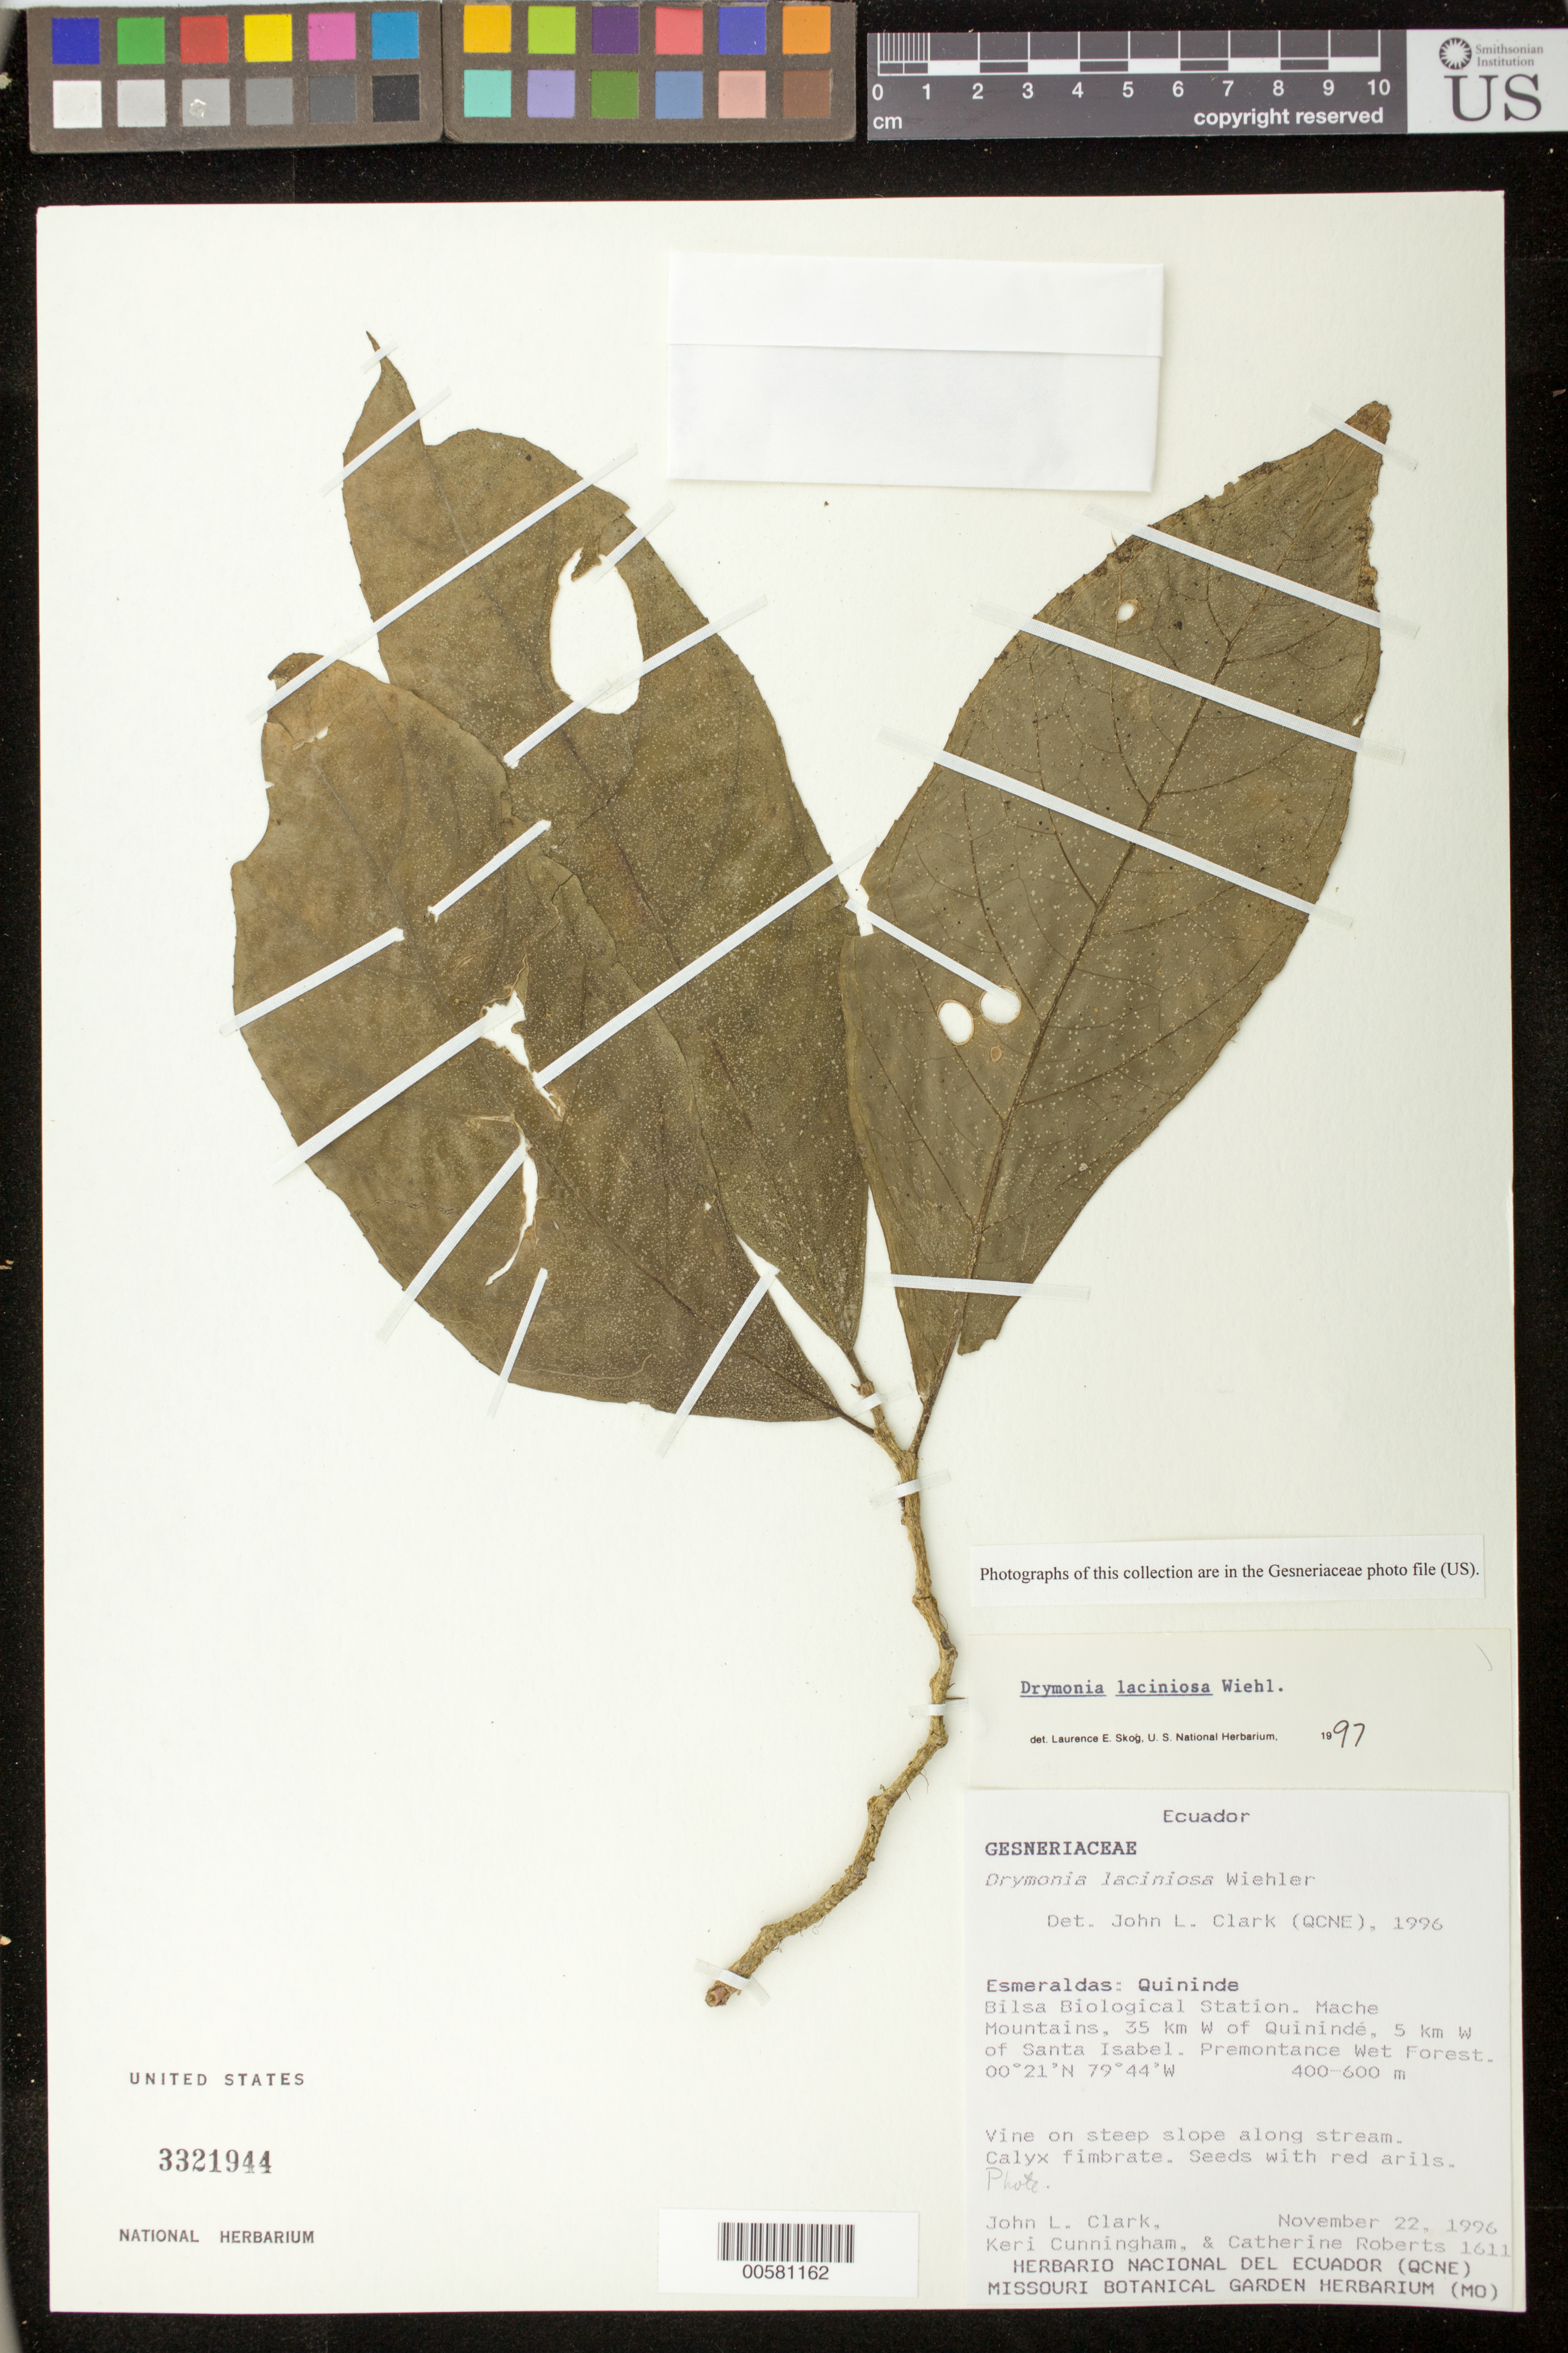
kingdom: Plantae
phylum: Tracheophyta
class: Magnoliopsida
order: Lamiales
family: Gesneriaceae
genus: Drymonia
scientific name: Drymonia laciniosa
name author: Wiehler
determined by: Skog, Laurence E.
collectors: J. L. Clark, K. Cunningham & C. Roberts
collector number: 1611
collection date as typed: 22 Nov 1995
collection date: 1995-11-22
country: Ecuador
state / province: Esmeraldas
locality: Quininde: Bilsa Biological Station, Mache Mountains, 35 km W of Quinindé, 5 km W of Santa Isabel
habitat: Premontane wet forest; on steep slope along stream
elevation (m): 400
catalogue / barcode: US 3321944